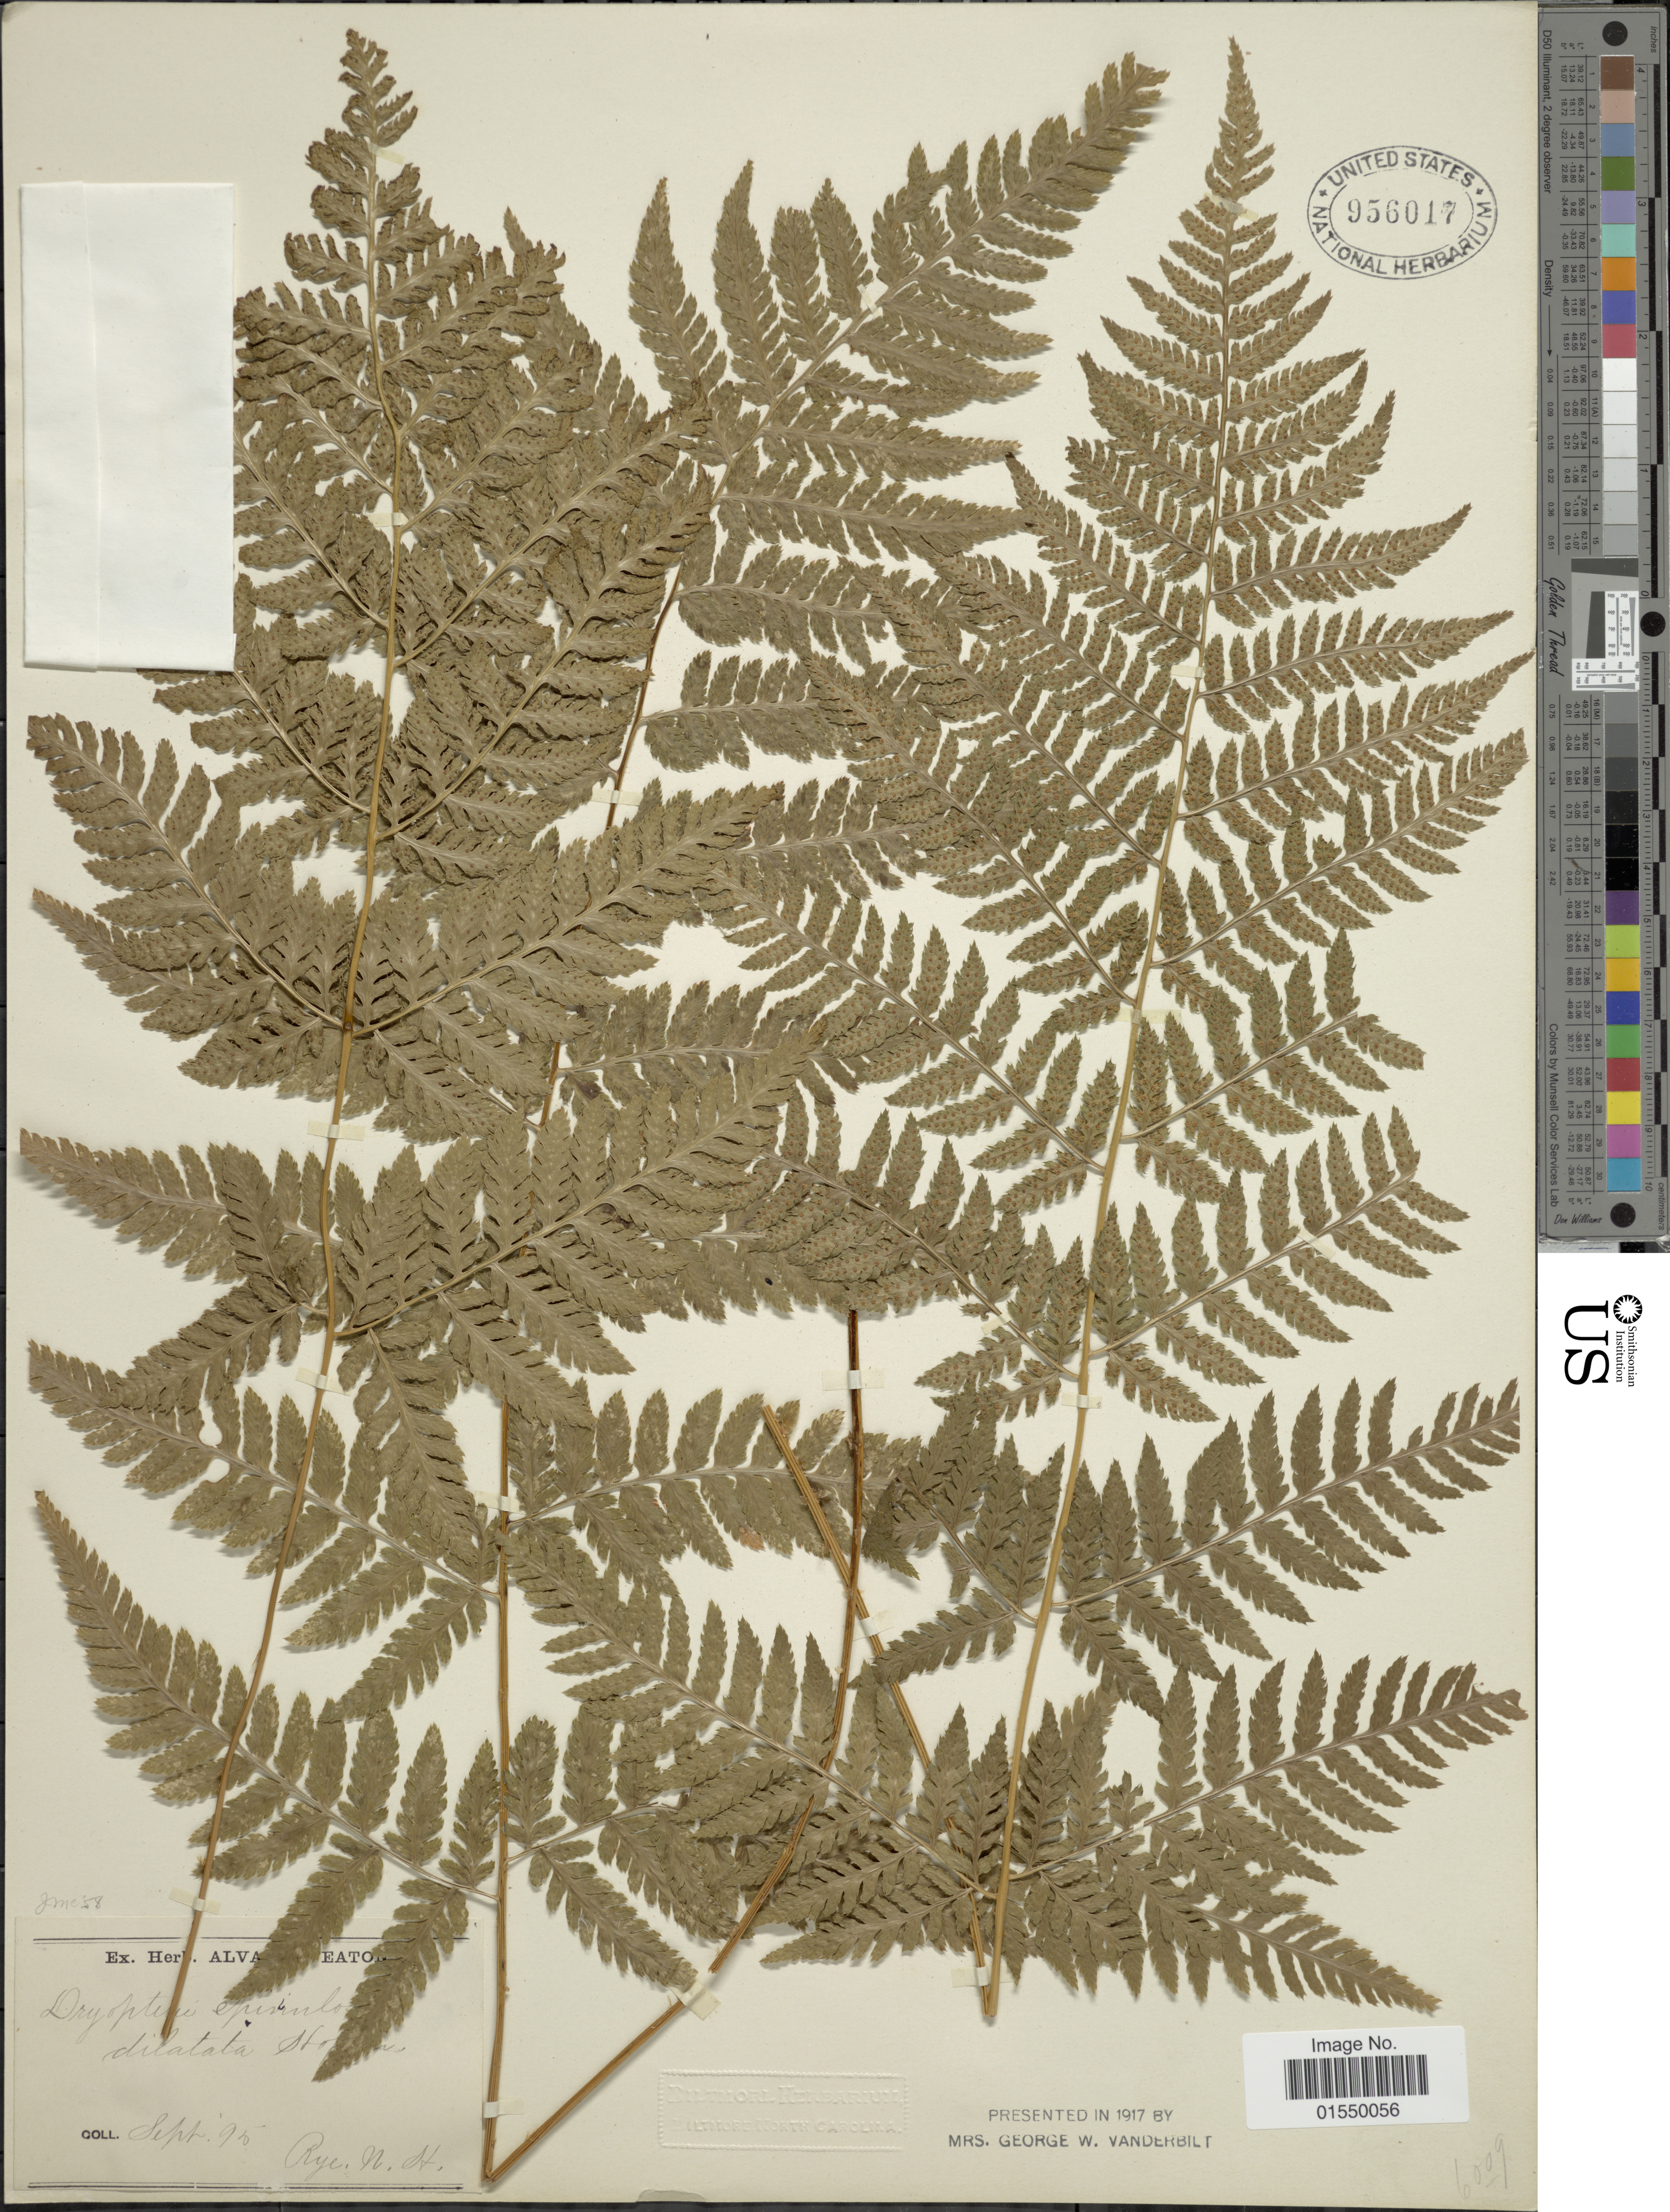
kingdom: Plantae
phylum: Tracheophyta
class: Polypodiopsida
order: Polypodiales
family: Dryopteridaceae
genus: Dryopteris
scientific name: Dryopteris campyloptera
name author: Clarkson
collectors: ex herb. Alvah A. Eaton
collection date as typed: Transcribed d/m/y: /9/95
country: United States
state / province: New Hampshire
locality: Rye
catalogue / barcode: US 956017